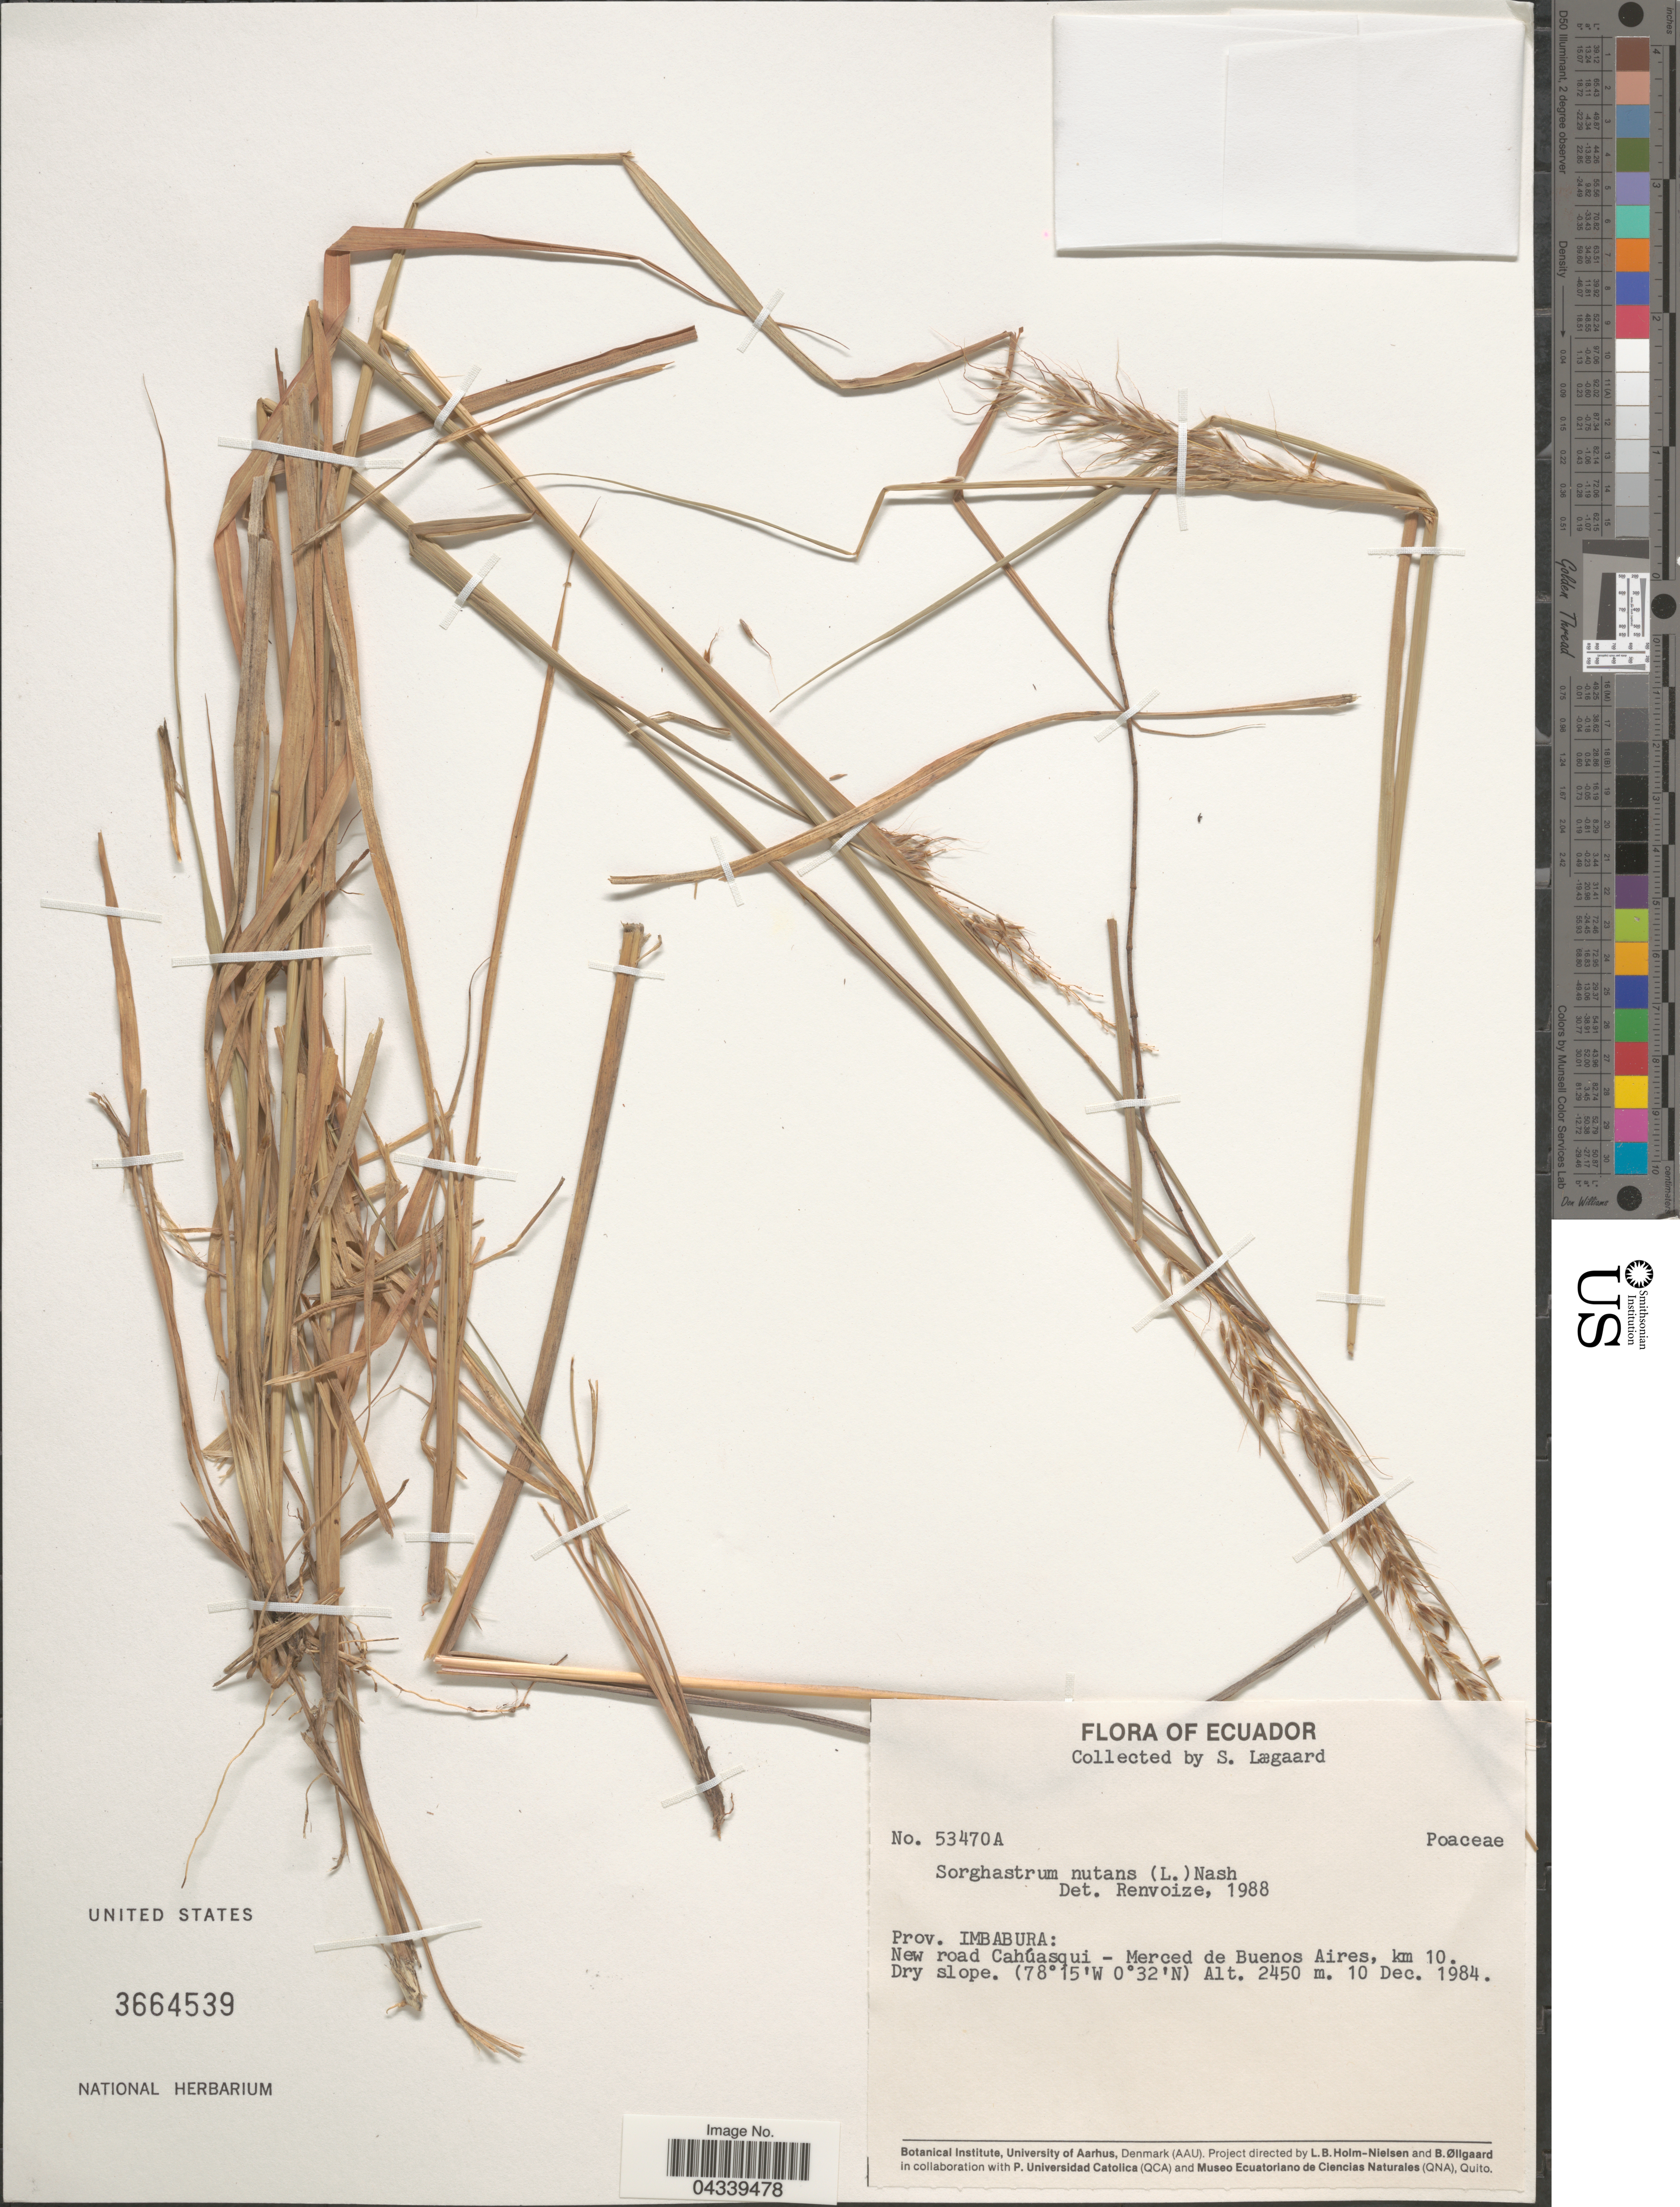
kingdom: Plantae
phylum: Tracheophyta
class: Liliopsida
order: Poales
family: Poaceae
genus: Sorghastrum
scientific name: Sorghastrum nutans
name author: (L.) Nash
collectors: S. Lægaard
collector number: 53470A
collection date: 1984-12-10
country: Ecuador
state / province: Imbabura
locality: New road Cahúasqui-Merced de Buenos Aires, km 10. Dry slope.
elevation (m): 2450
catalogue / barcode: US 3664539